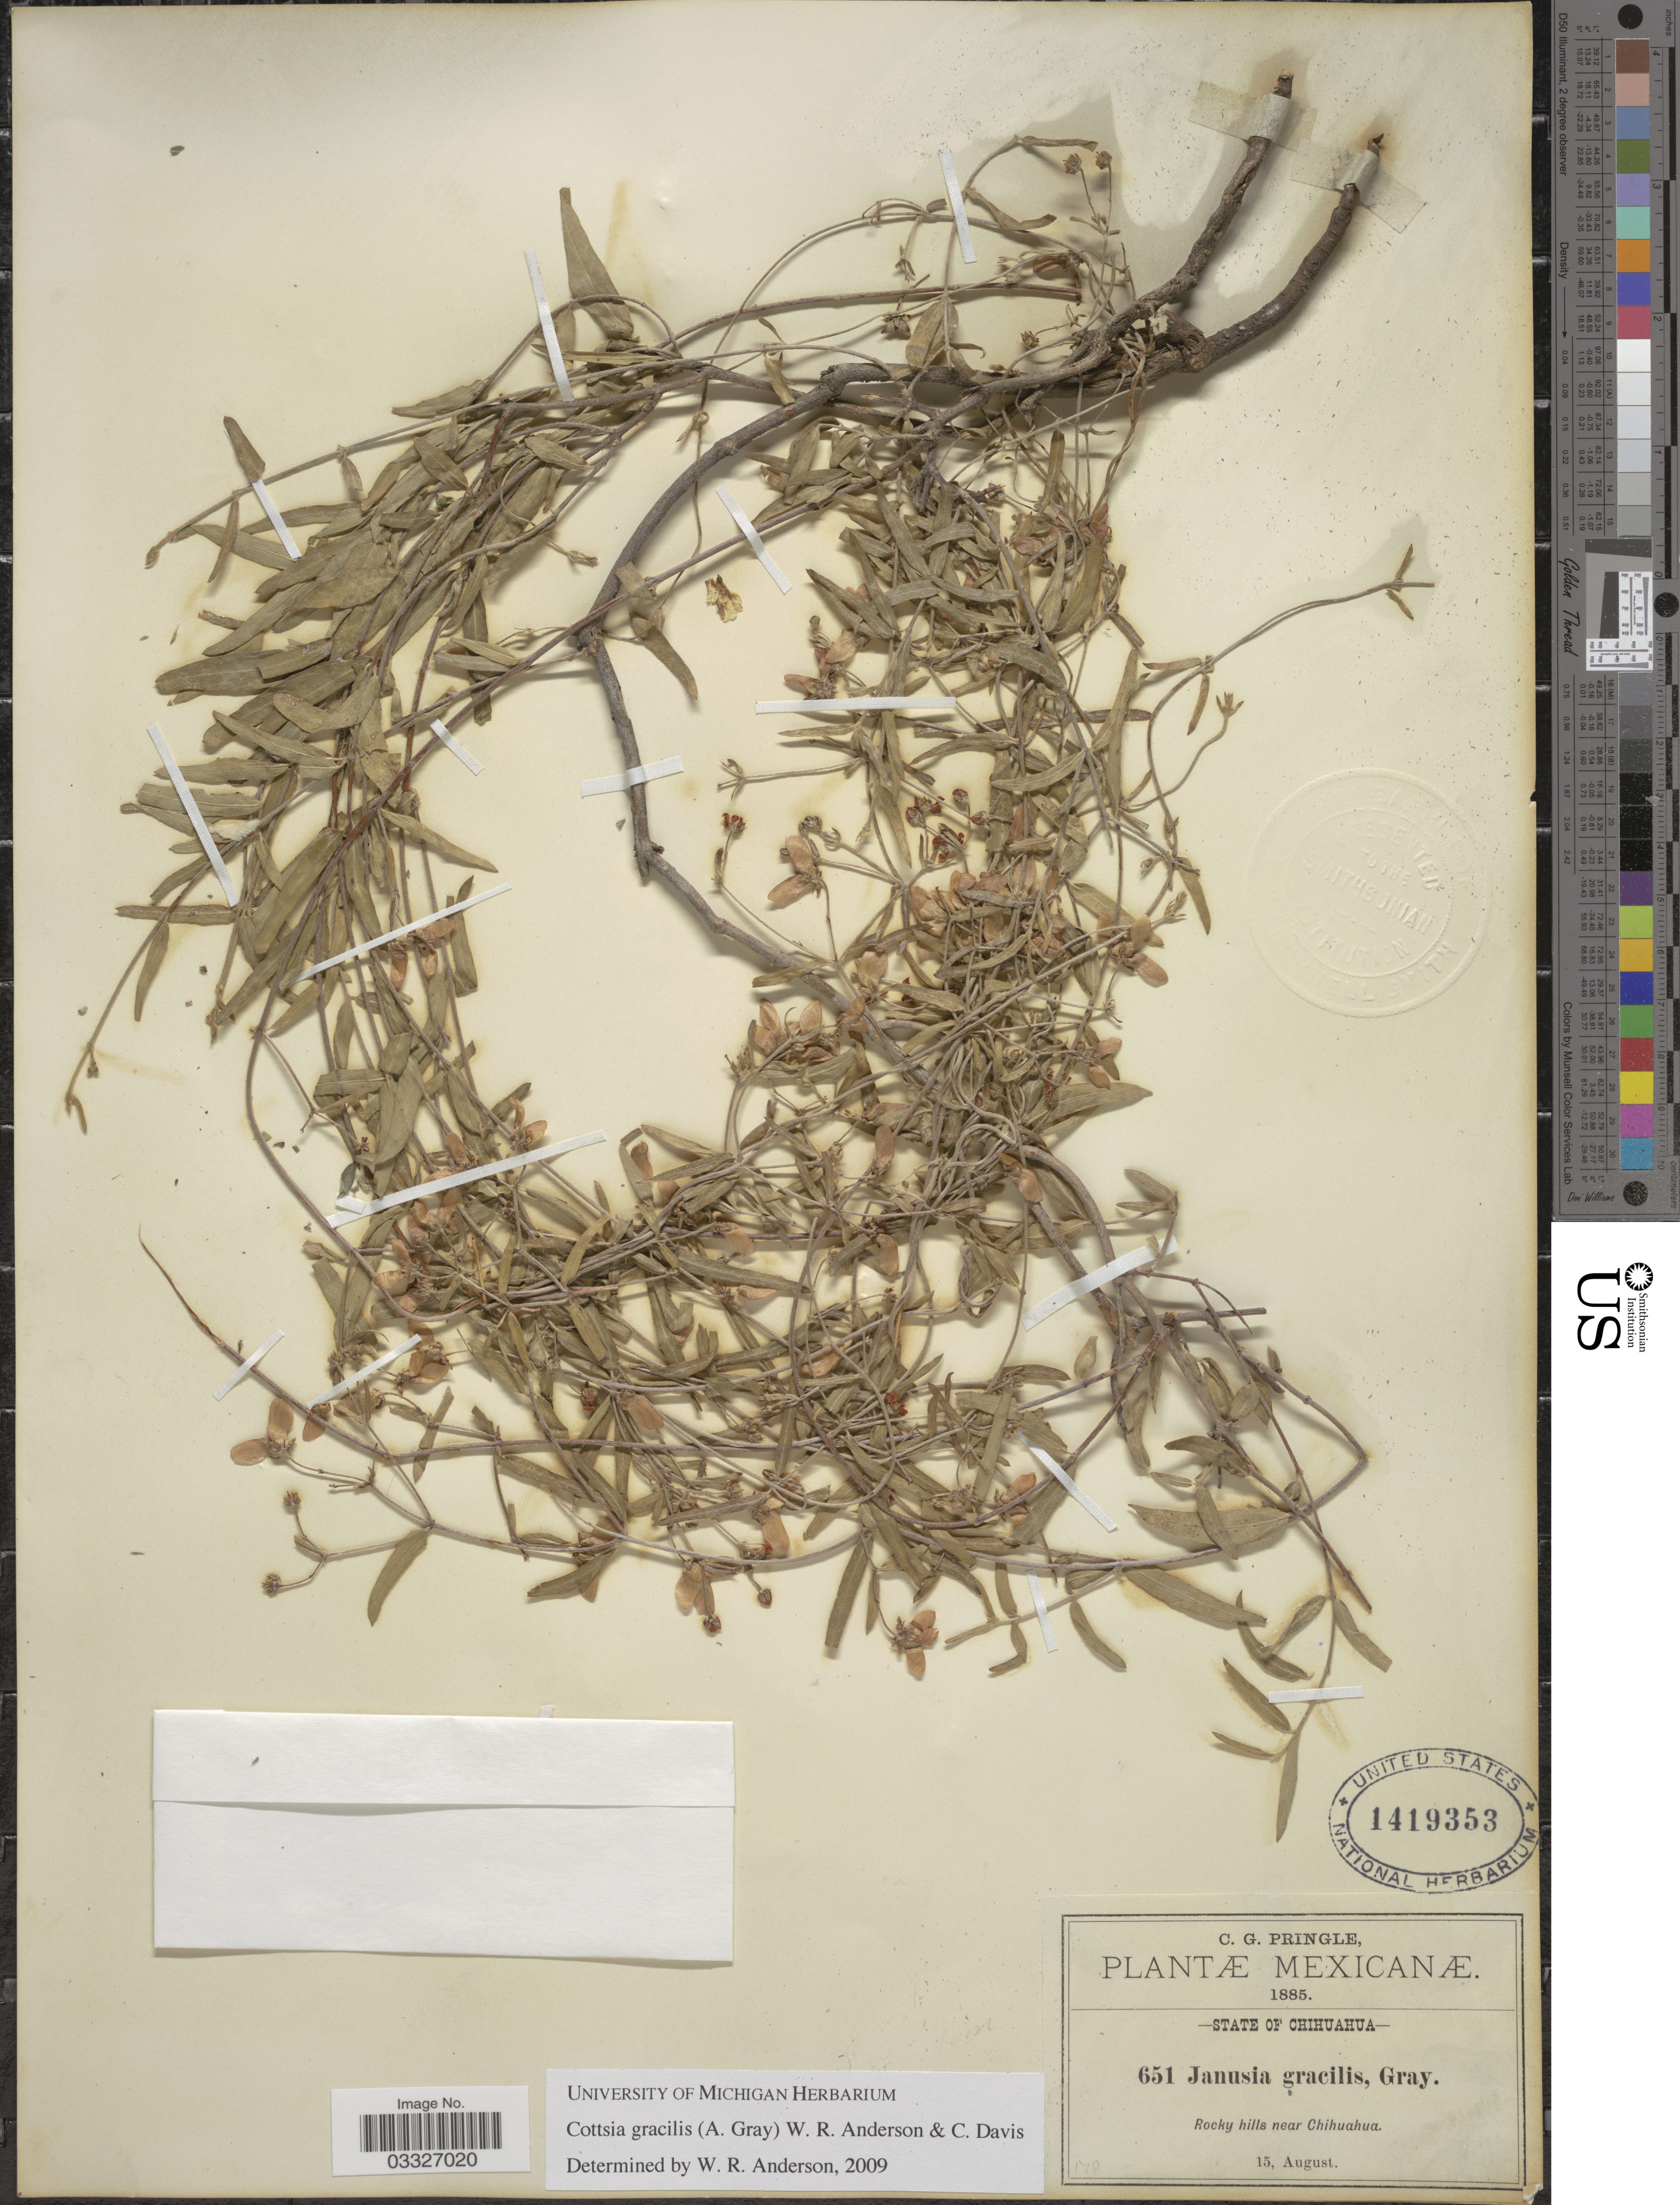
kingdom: Plantae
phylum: Tracheophyta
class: Magnoliopsida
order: Malpighiales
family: Malpighiaceae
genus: Cottsia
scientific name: Cottsia gracilis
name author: (A. Gray) W.R. Anderson & C. Davis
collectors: C. G. Pringle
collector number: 651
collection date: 1885-08-15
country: Mexico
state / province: Chihuahua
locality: Rocky hills near Chihuahua.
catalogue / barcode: US 1419353